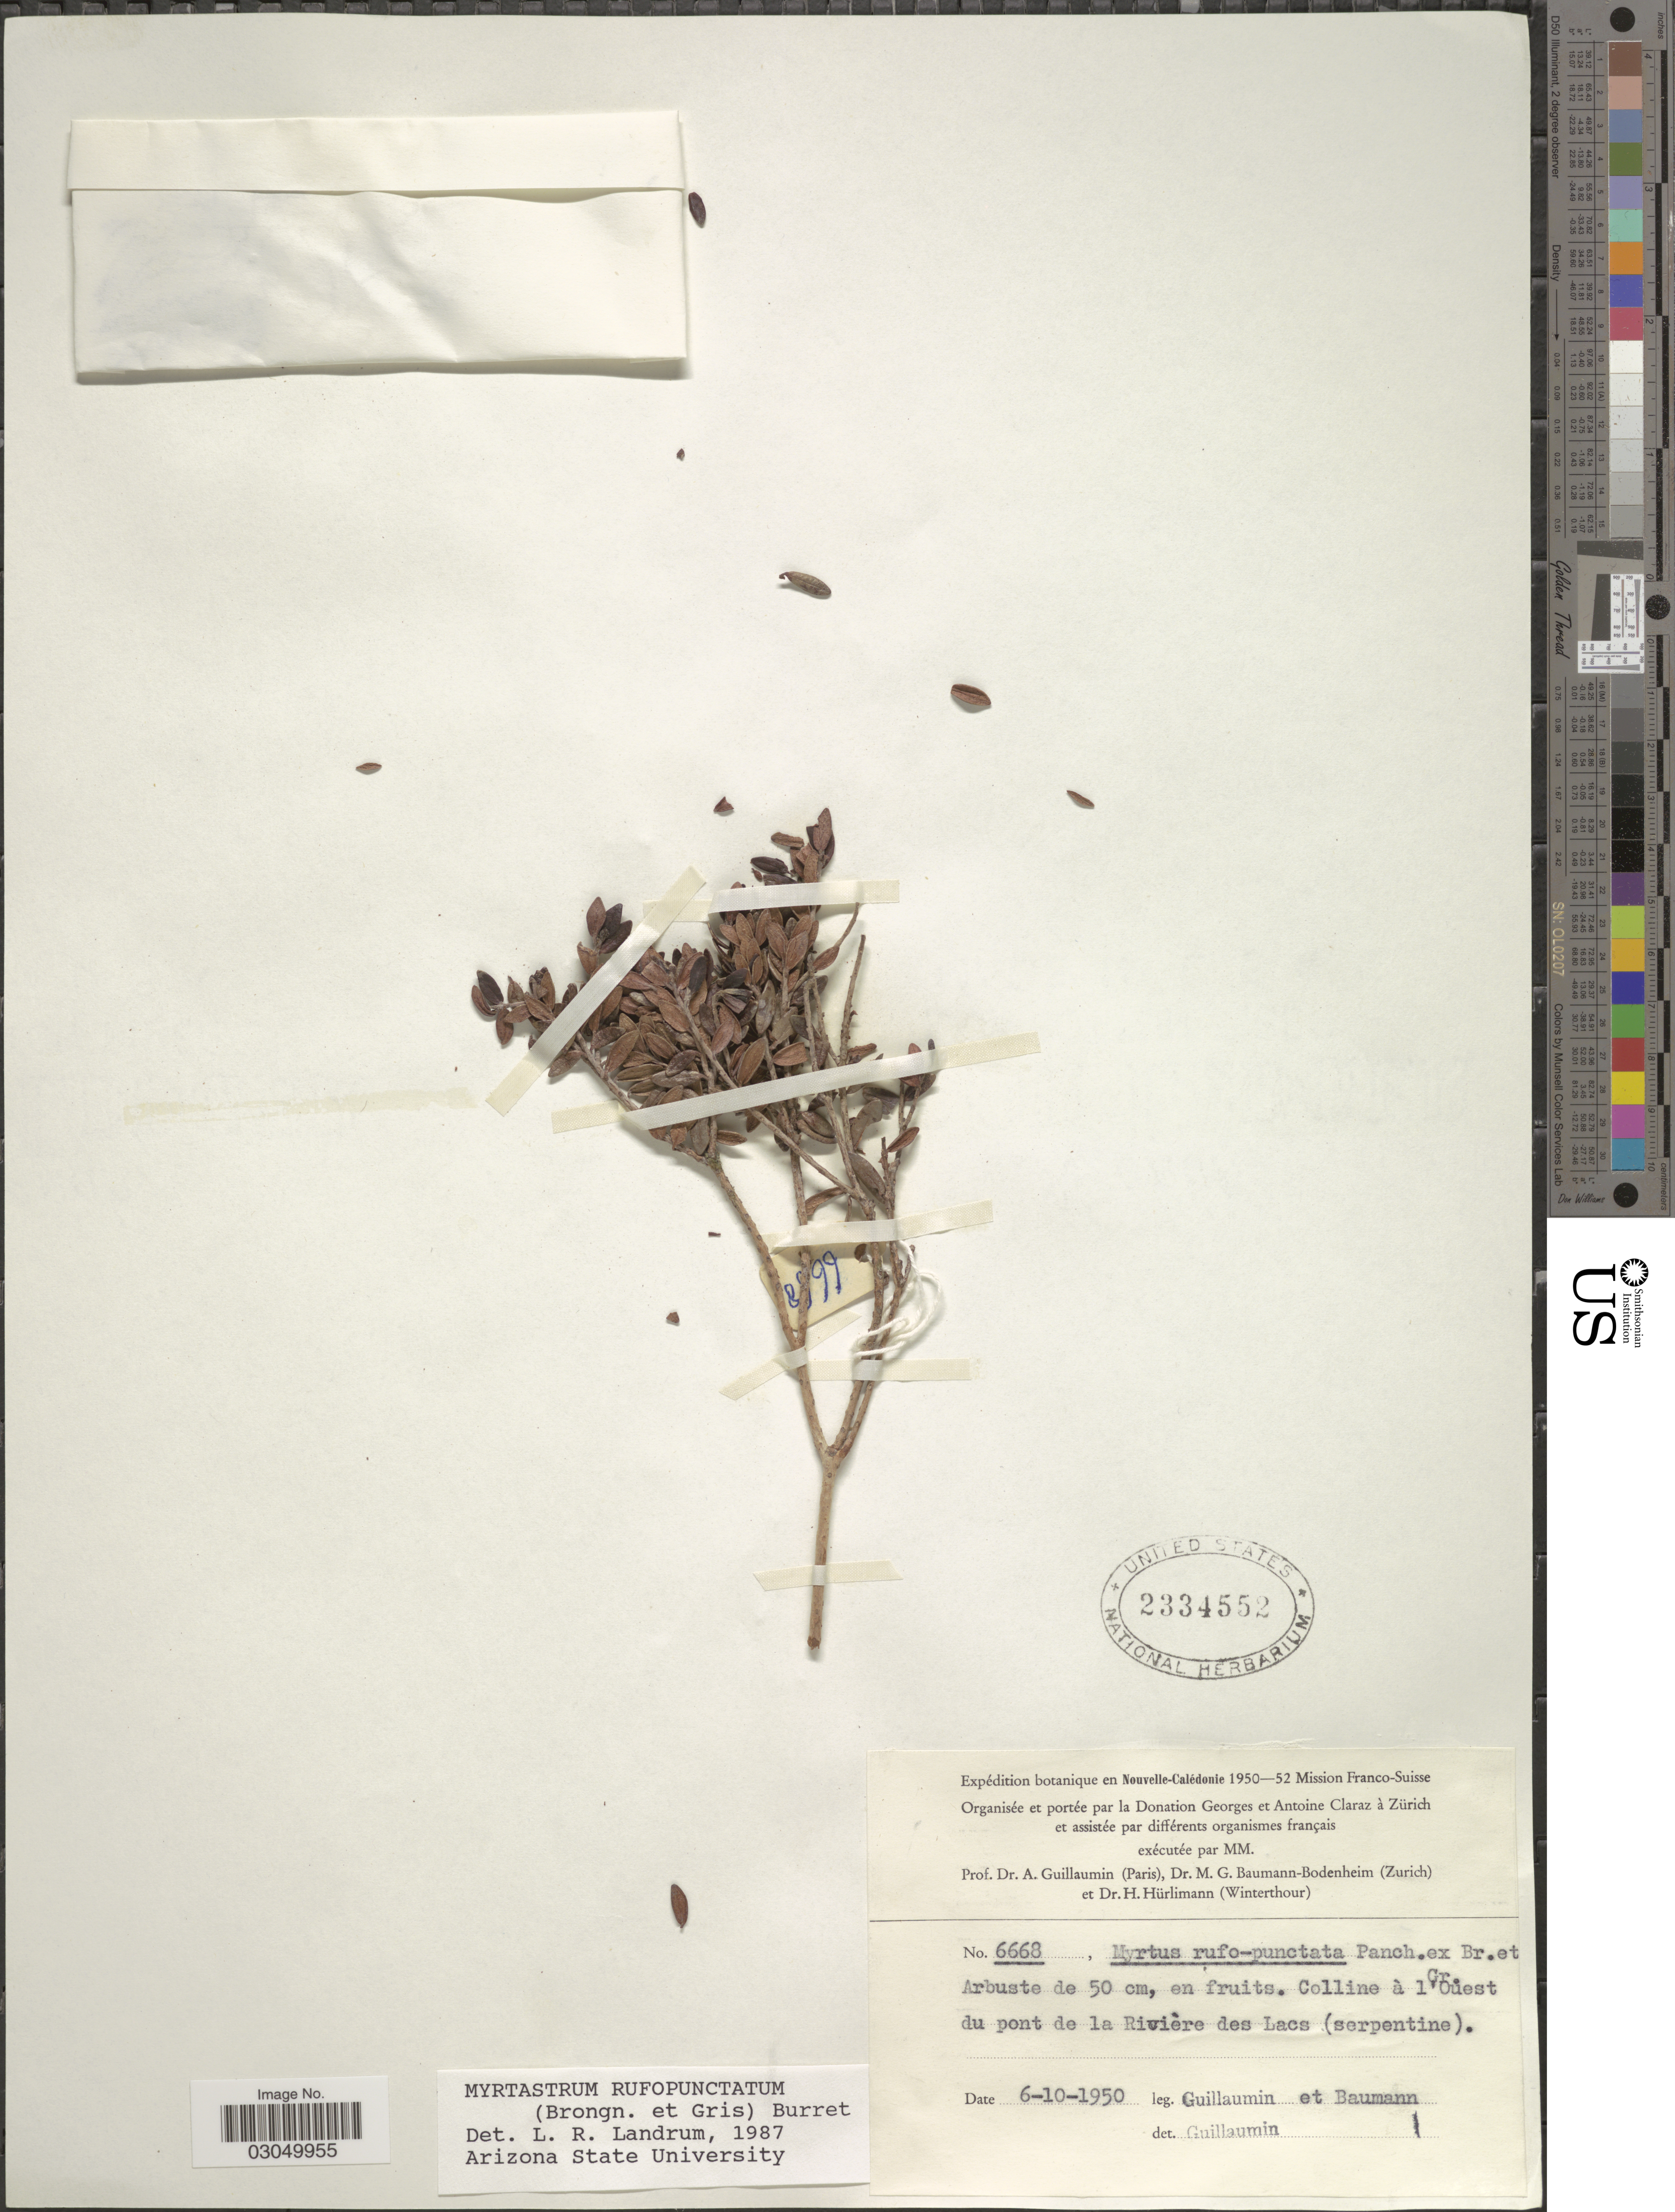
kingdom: Plantae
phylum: Tracheophyta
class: Magnoliopsida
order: Myrtales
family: Myrtaceae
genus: Myrtastrum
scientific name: Myrtastrum rufopunctatum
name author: (Pancher ex Brongn. & Gris) Burret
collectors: A. Guillaumin & M. G. Baumann-Bodenheim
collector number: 6668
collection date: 1950-10-06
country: New Caledonia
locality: En Nouvelle-Calédonie. Sur serpentine, Colline à l'Ouest du pont de la Rivière des Lacs (serpentine).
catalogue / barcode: US 2334552